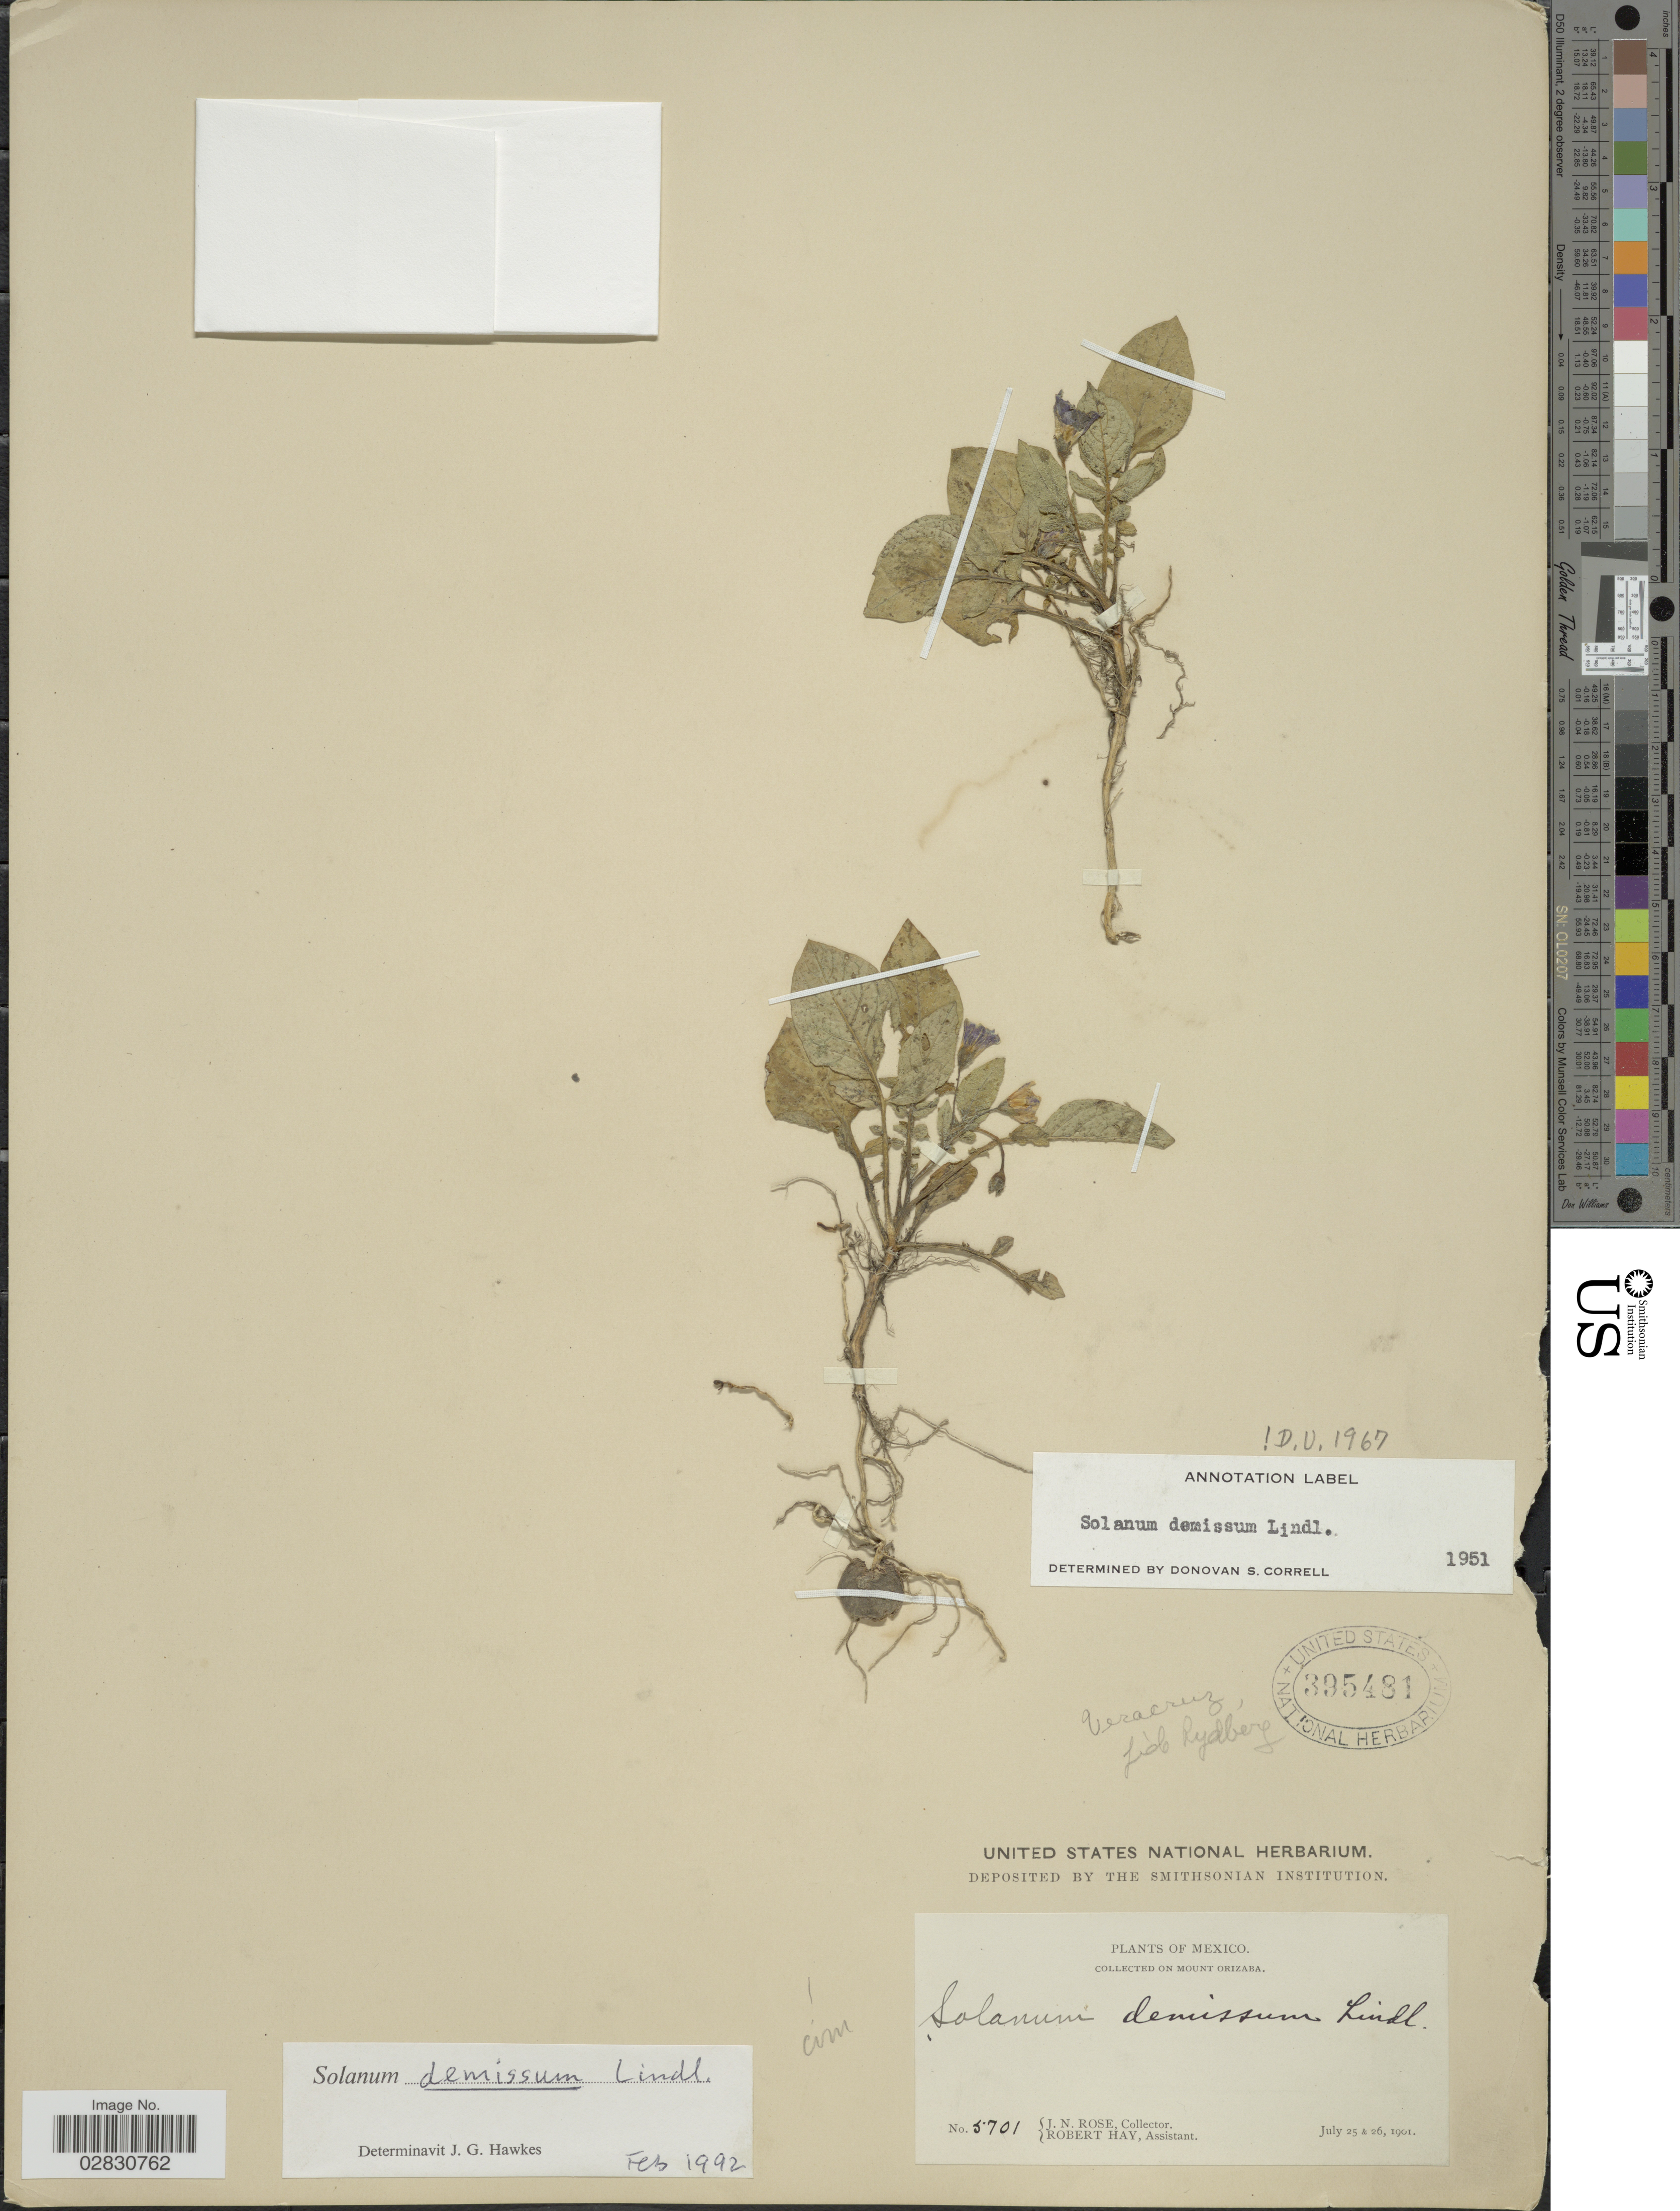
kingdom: Plantae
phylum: Tracheophyta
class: Magnoliopsida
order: Solanales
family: Solanaceae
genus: Solanum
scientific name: Solanum demissum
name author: Lindl.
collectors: J. N. Rose & R. Hay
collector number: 5701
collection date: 1901-07-25/1901-07-26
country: Mexico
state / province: Veracruz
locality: On Mount Orizaba, Veracruz.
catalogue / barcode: US 395481